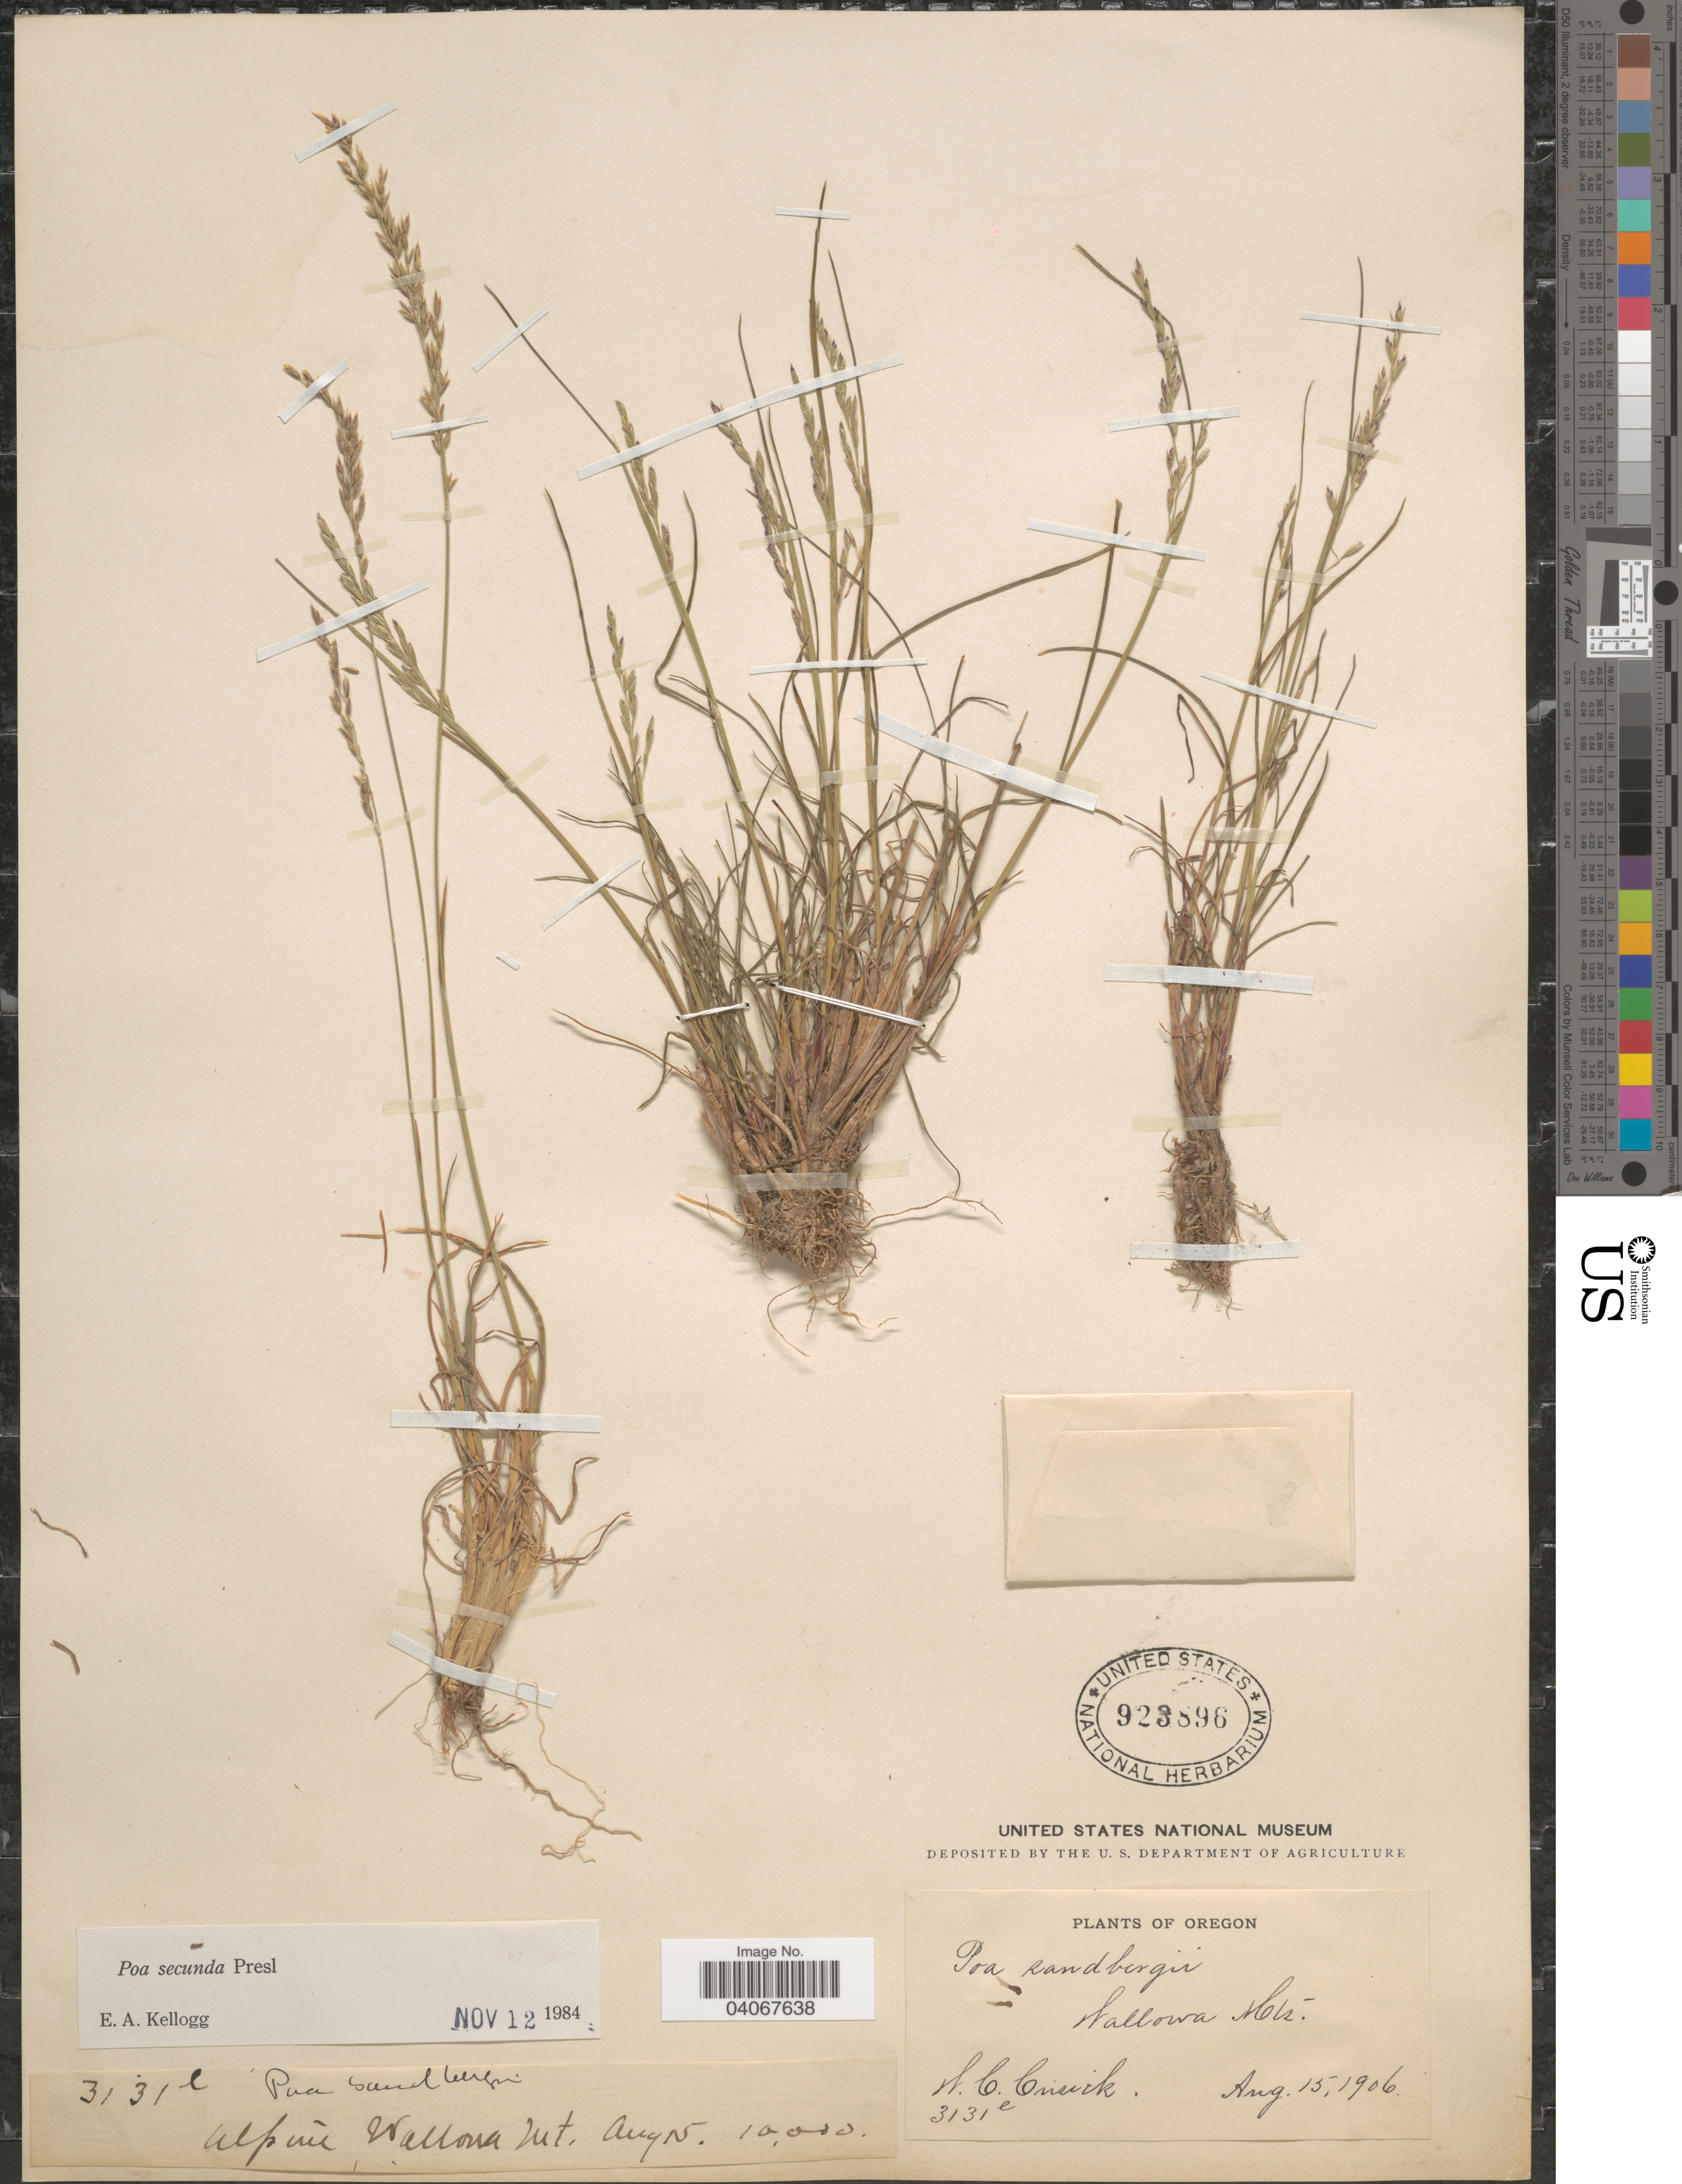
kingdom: Plantae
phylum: Tracheophyta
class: Liliopsida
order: Poales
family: Poaceae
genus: Poa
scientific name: Poa secunda subsp. secunda var. secunda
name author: J. Presl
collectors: W. C. Cusick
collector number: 3131e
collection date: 1906-08-15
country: United States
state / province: Oregon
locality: Alpine Wallowa Mts.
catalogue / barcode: US 923896